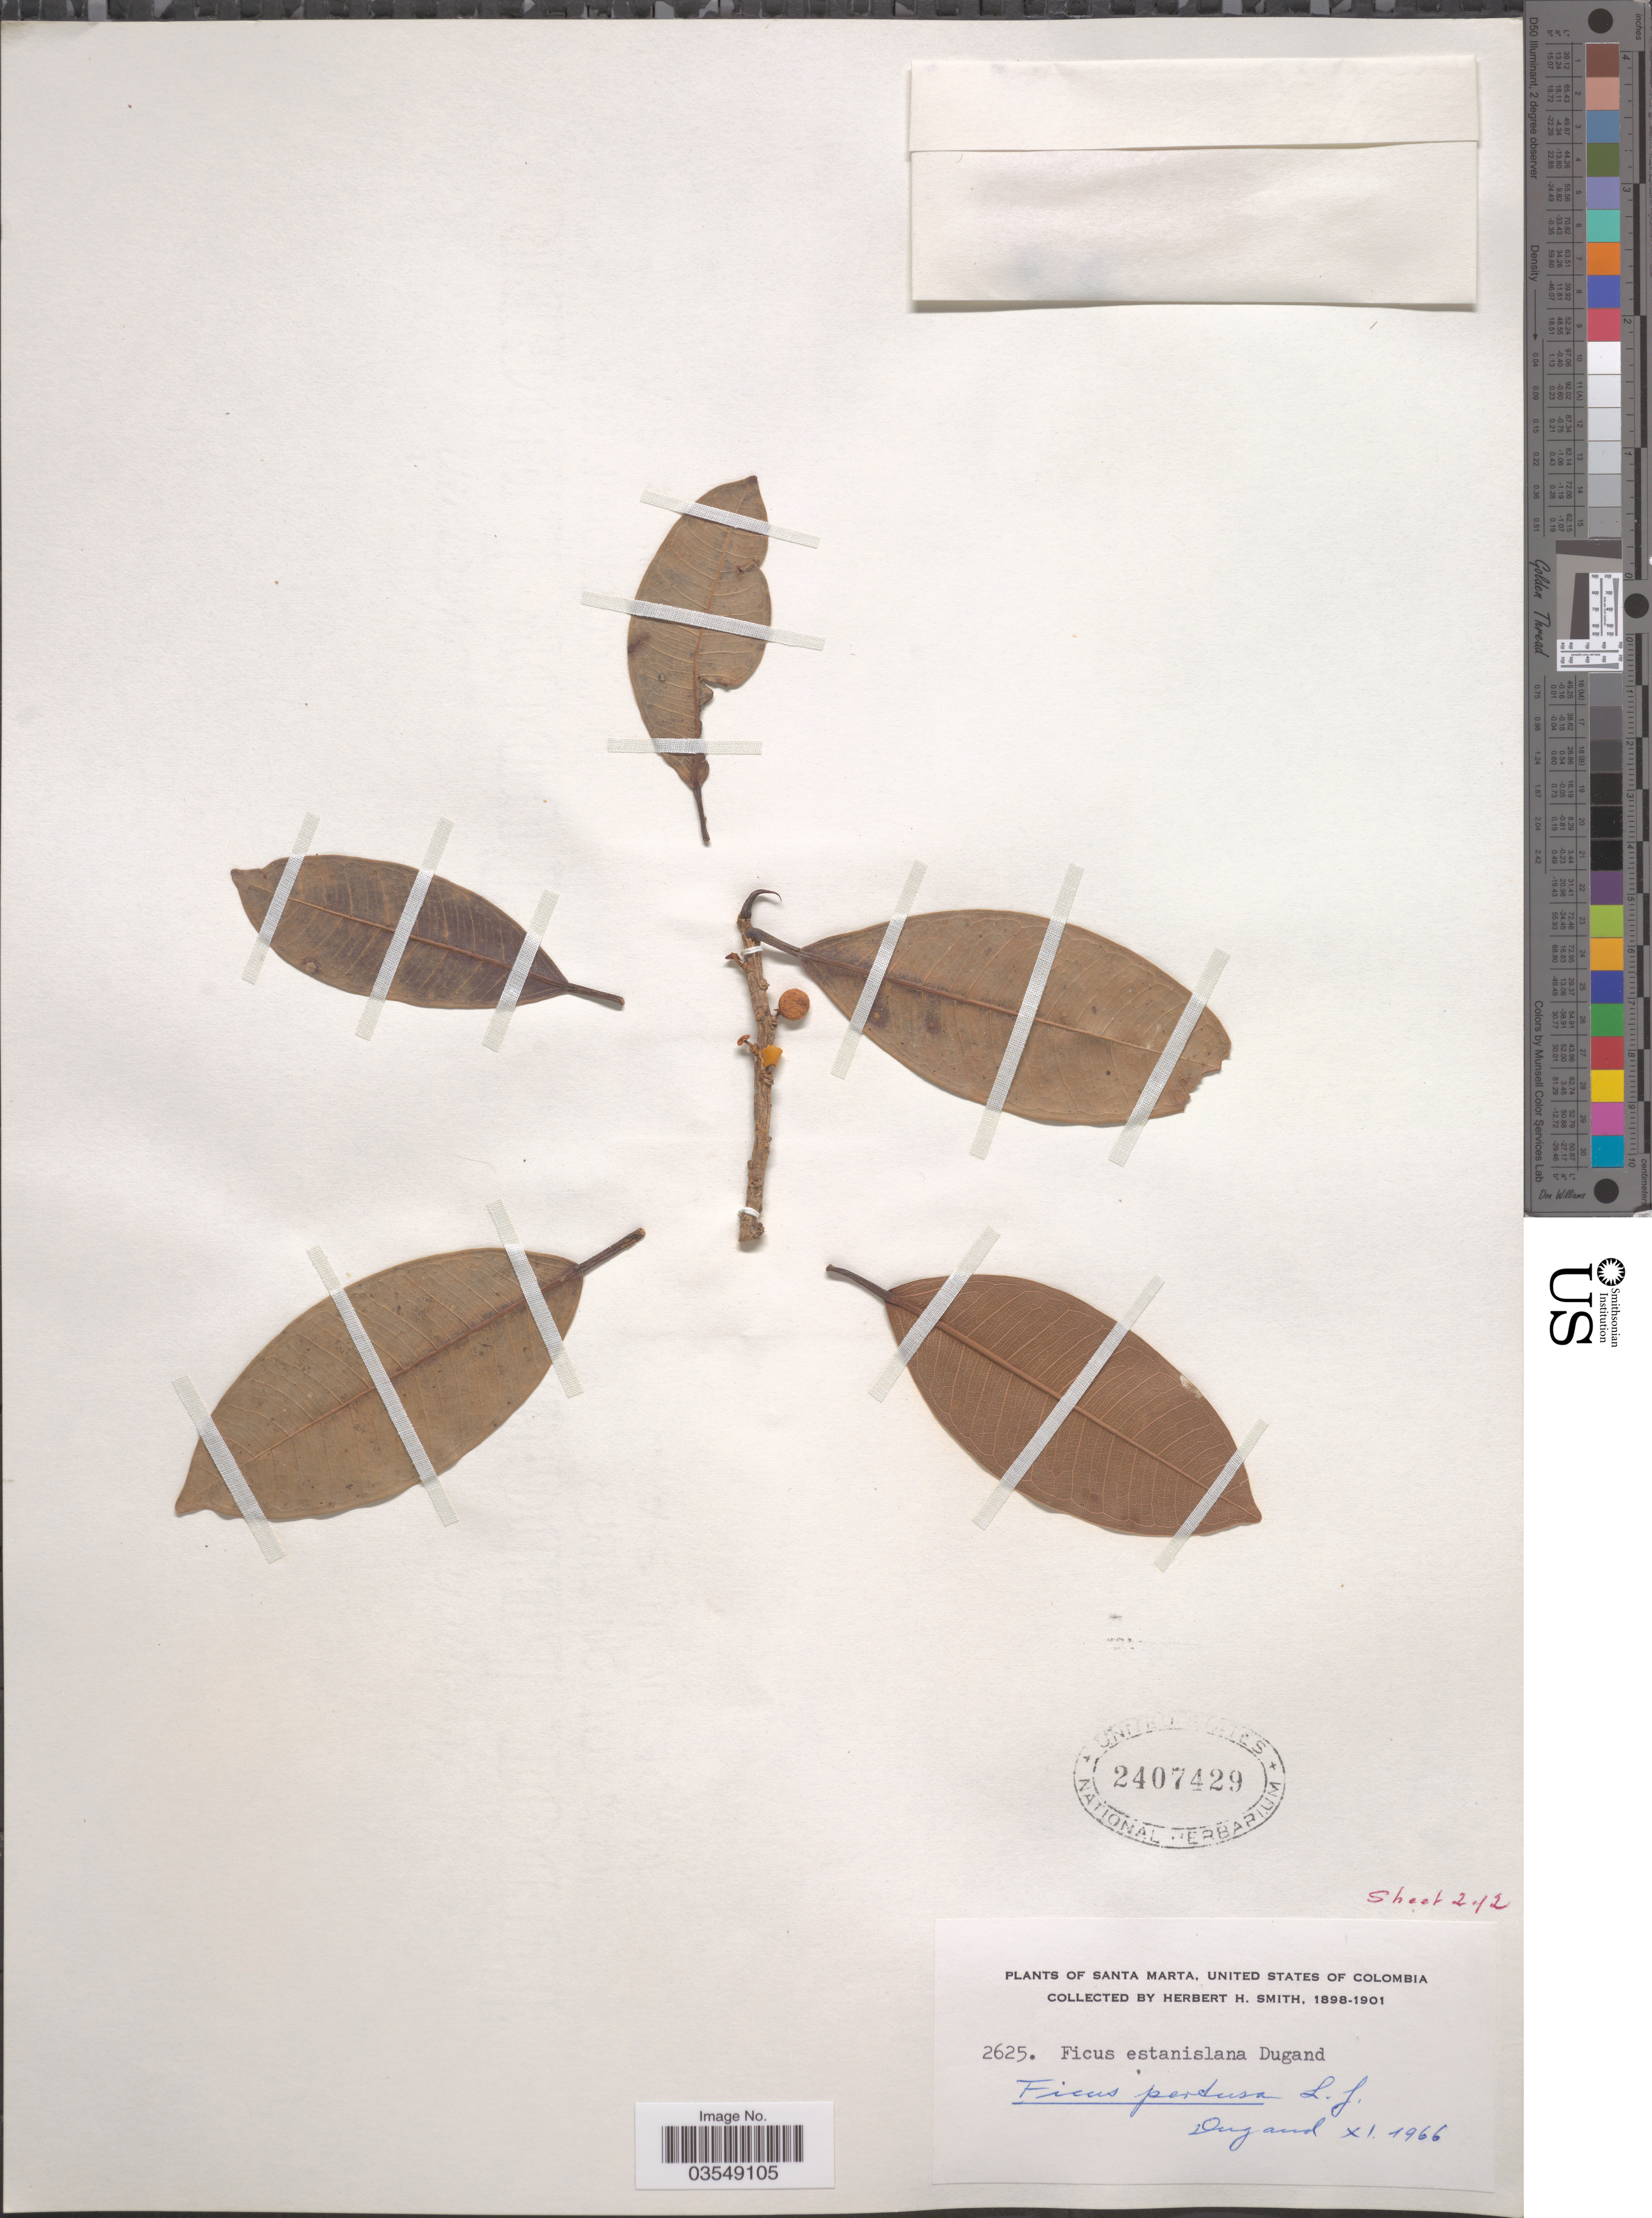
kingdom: Plantae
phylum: Tracheophyta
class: Magnoliopsida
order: Rosales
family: Moraceae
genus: Ficus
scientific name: Ficus perforata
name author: L.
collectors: Herbert H. Smith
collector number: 2625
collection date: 1898/1901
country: Colombia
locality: Santa Marta, United States of Colombia.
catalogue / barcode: US 2407429